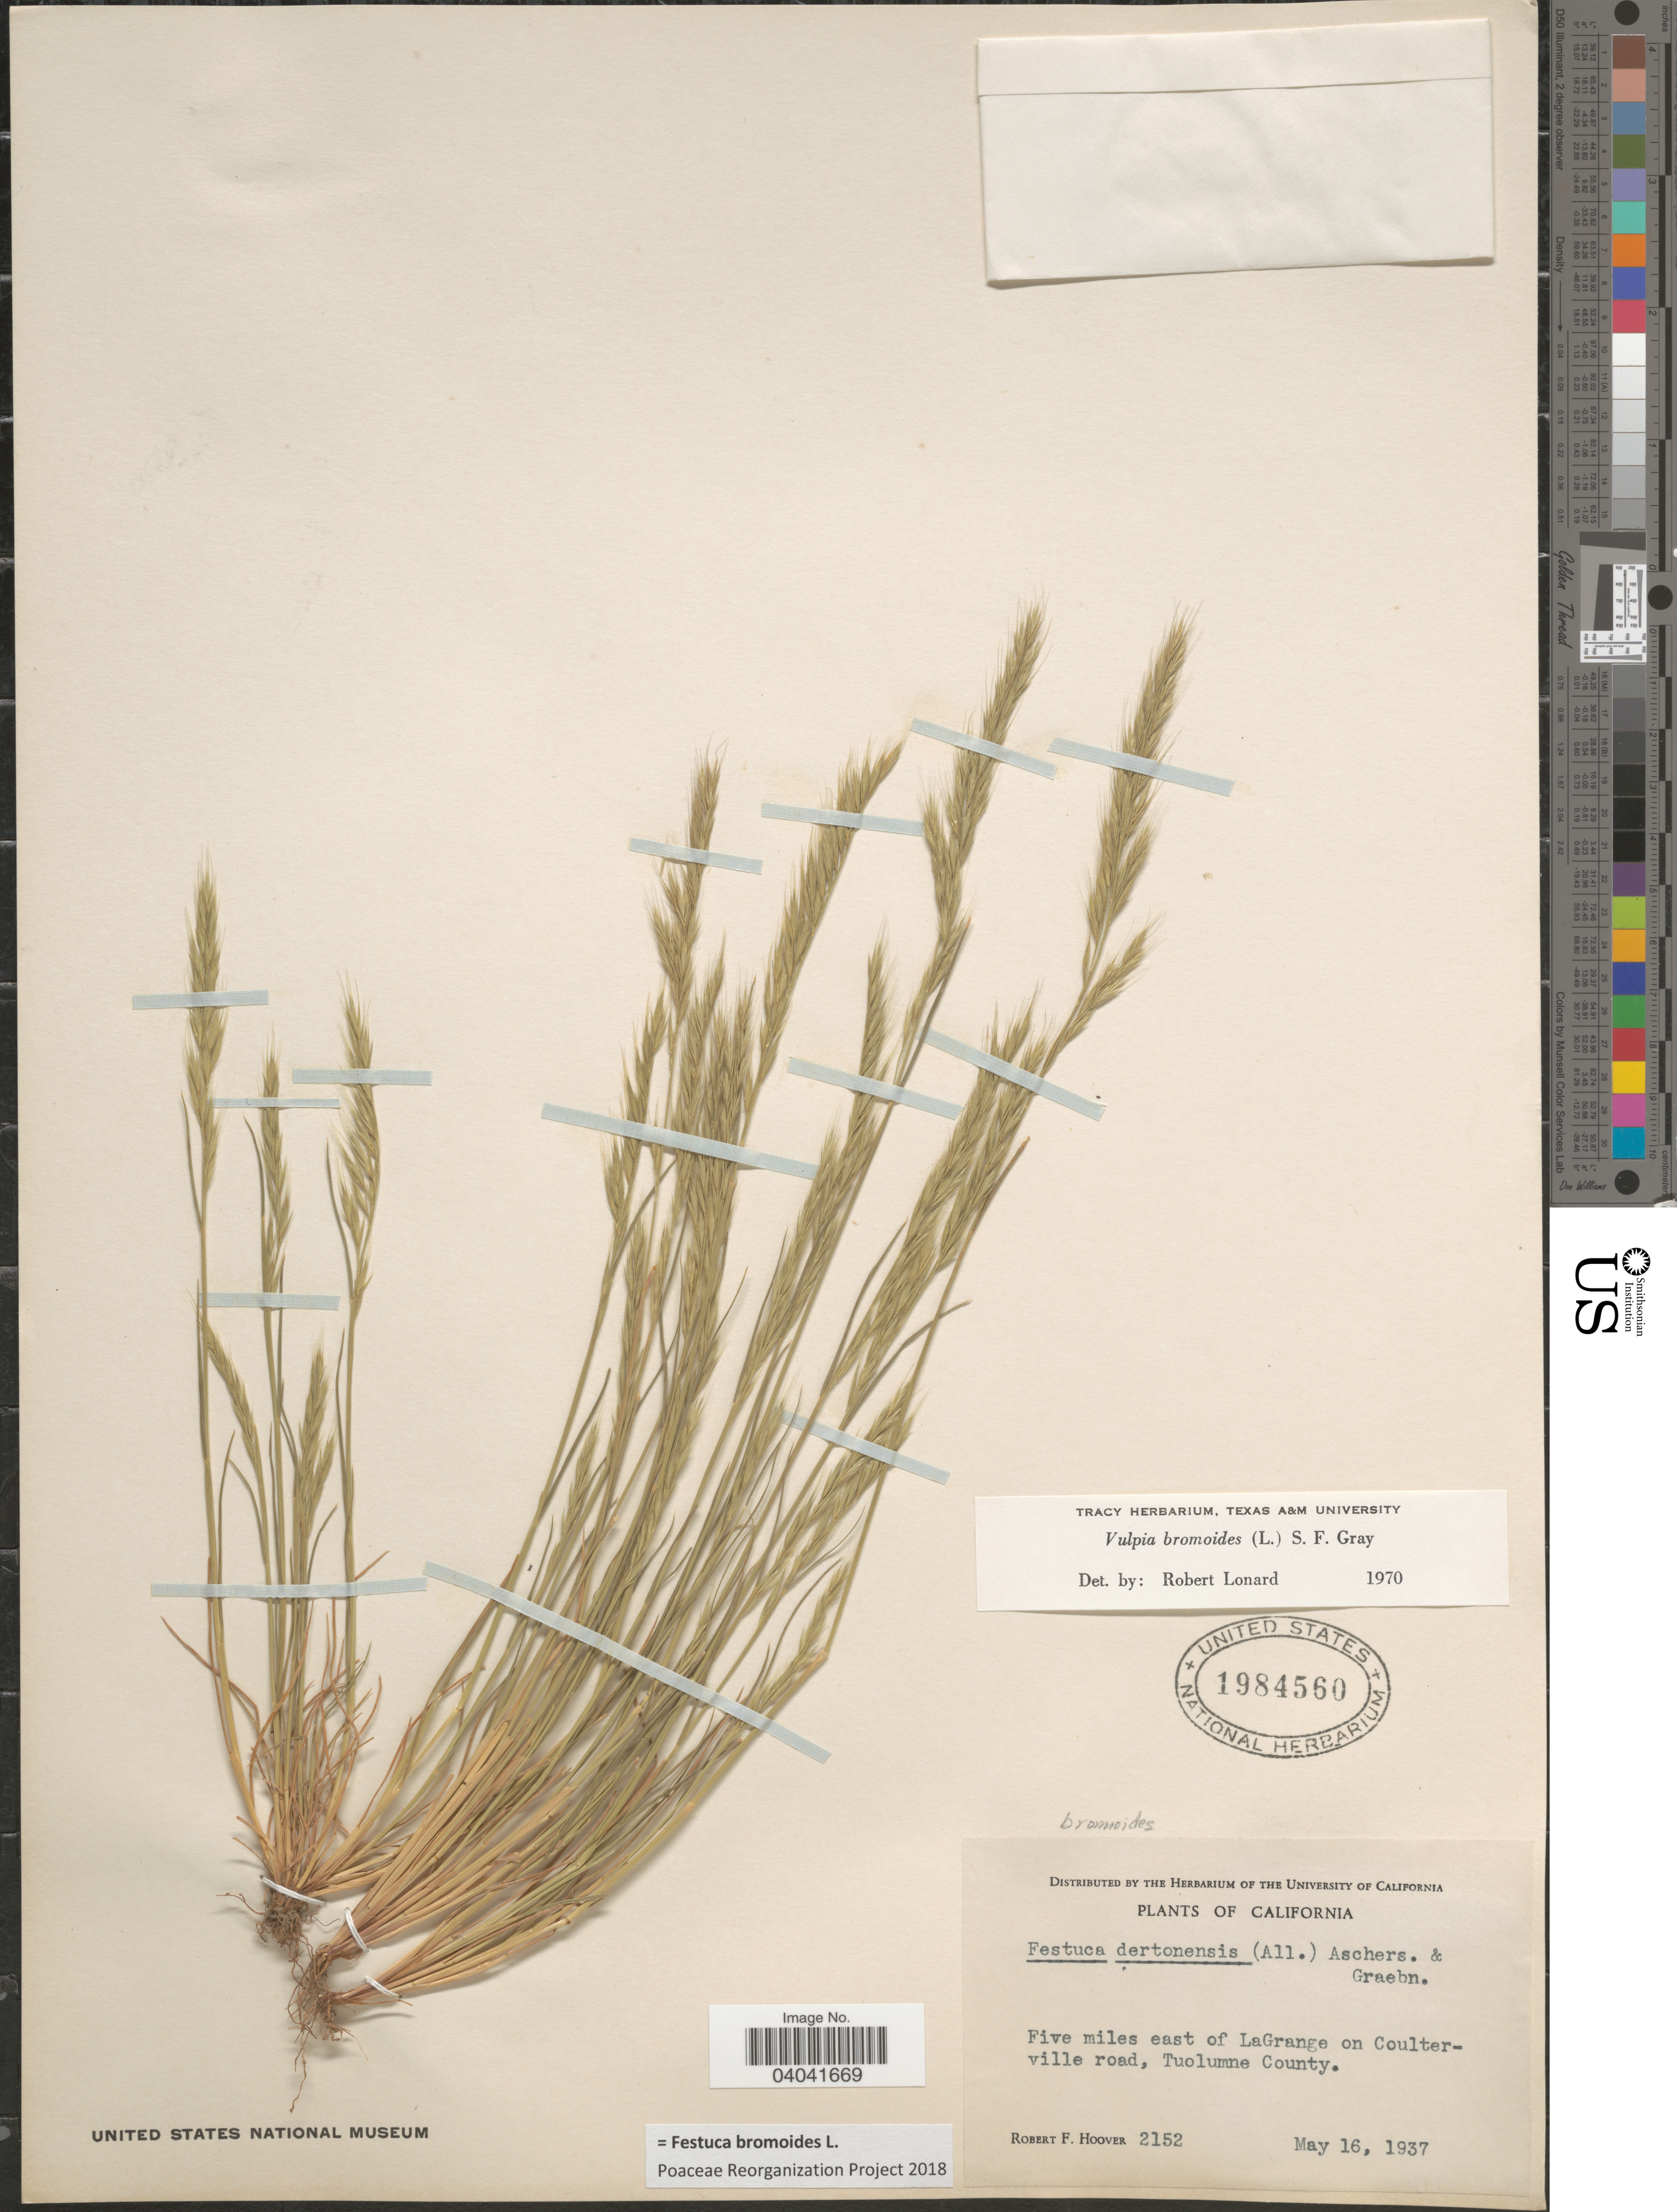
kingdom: Plantae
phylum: Tracheophyta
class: Liliopsida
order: Poales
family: Poaceae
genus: Festuca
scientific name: Festuca bromoides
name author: L.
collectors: R. F. Hoover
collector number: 2152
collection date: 1937-05-16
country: United States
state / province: California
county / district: Tuolumne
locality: Five miles east of LaGrange on Coulterville road, Tuolumne County.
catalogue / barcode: US 1984560